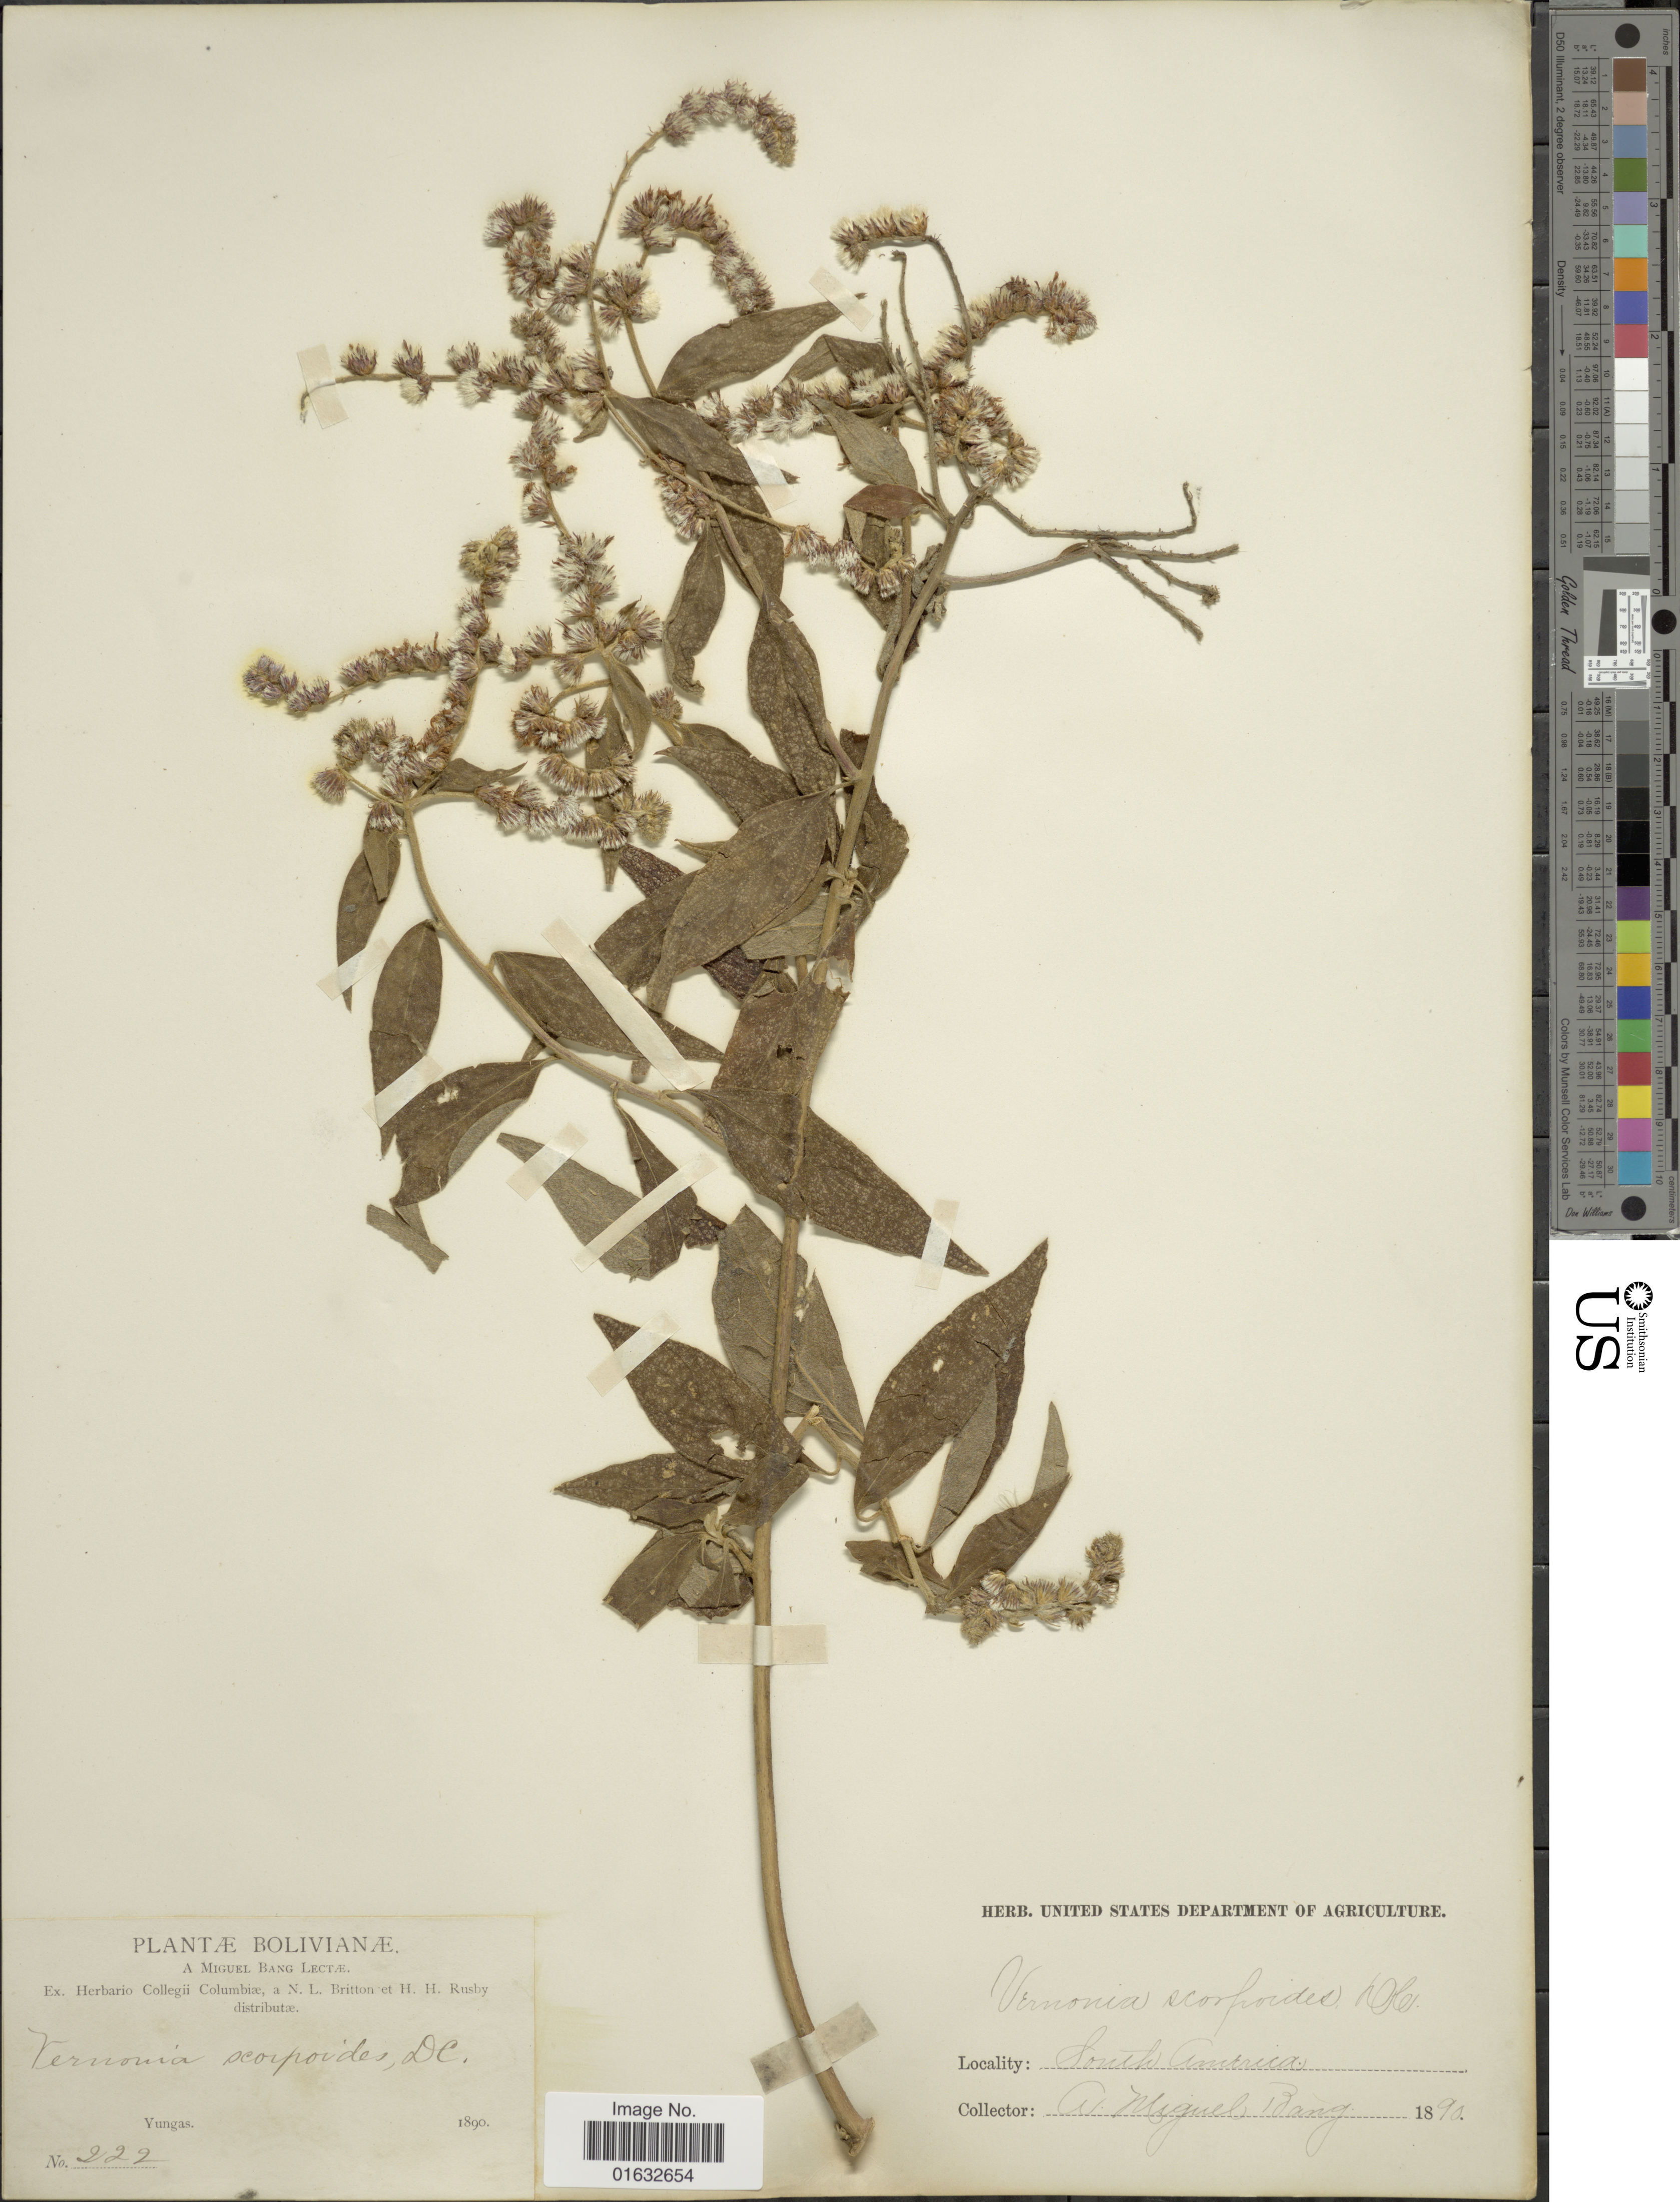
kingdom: Plantae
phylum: Tracheophyta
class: Magnoliopsida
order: Asterales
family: Asteraceae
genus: Cyrtocymura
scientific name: Cyrtocymura scorpioides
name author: (Lam.) H. Rob.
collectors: M. Bang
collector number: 222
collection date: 1890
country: Bolivia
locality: Yungas